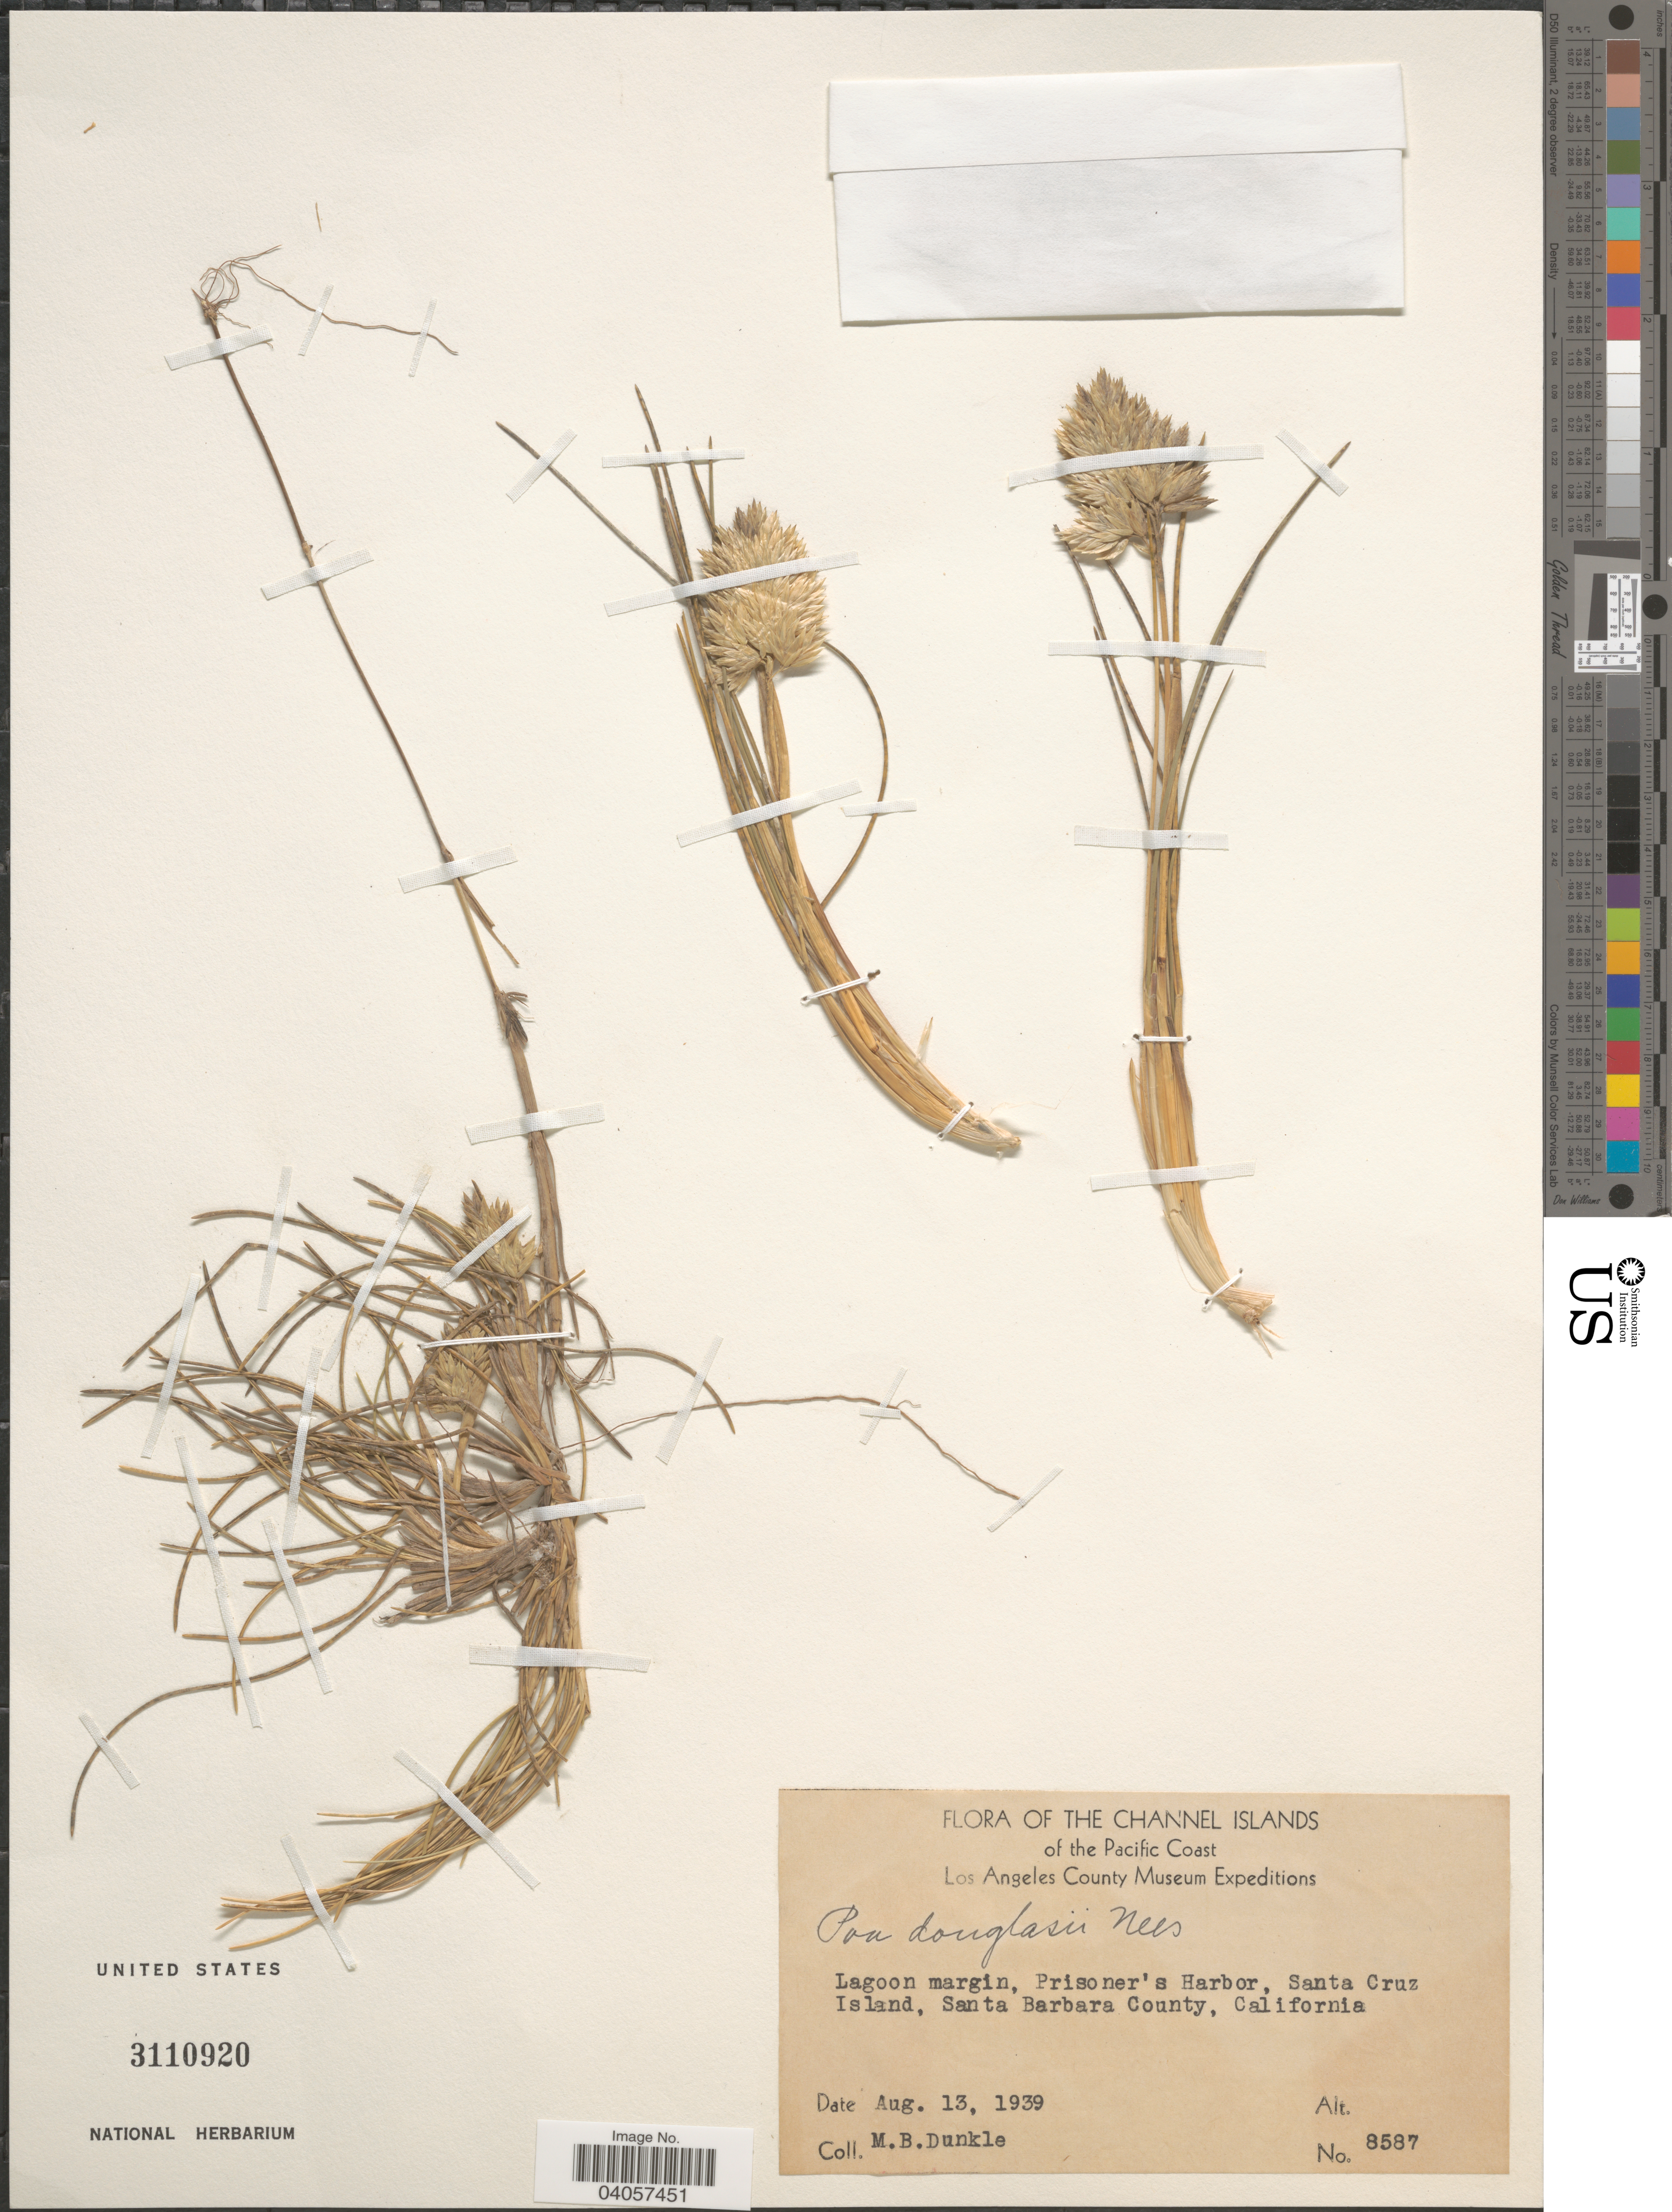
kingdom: Plantae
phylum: Tracheophyta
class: Liliopsida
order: Poales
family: Poaceae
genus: Poa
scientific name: Poa douglasii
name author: Nees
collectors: M. Dunkle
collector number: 8587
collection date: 1939-08-13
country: United States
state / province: California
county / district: Santa Barbara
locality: Channel Islands of the Pacific Coast. Lagoon margin, Prisoner's Harbor, Santa Cruz Island, Santa Barbara County.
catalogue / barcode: US 3110920